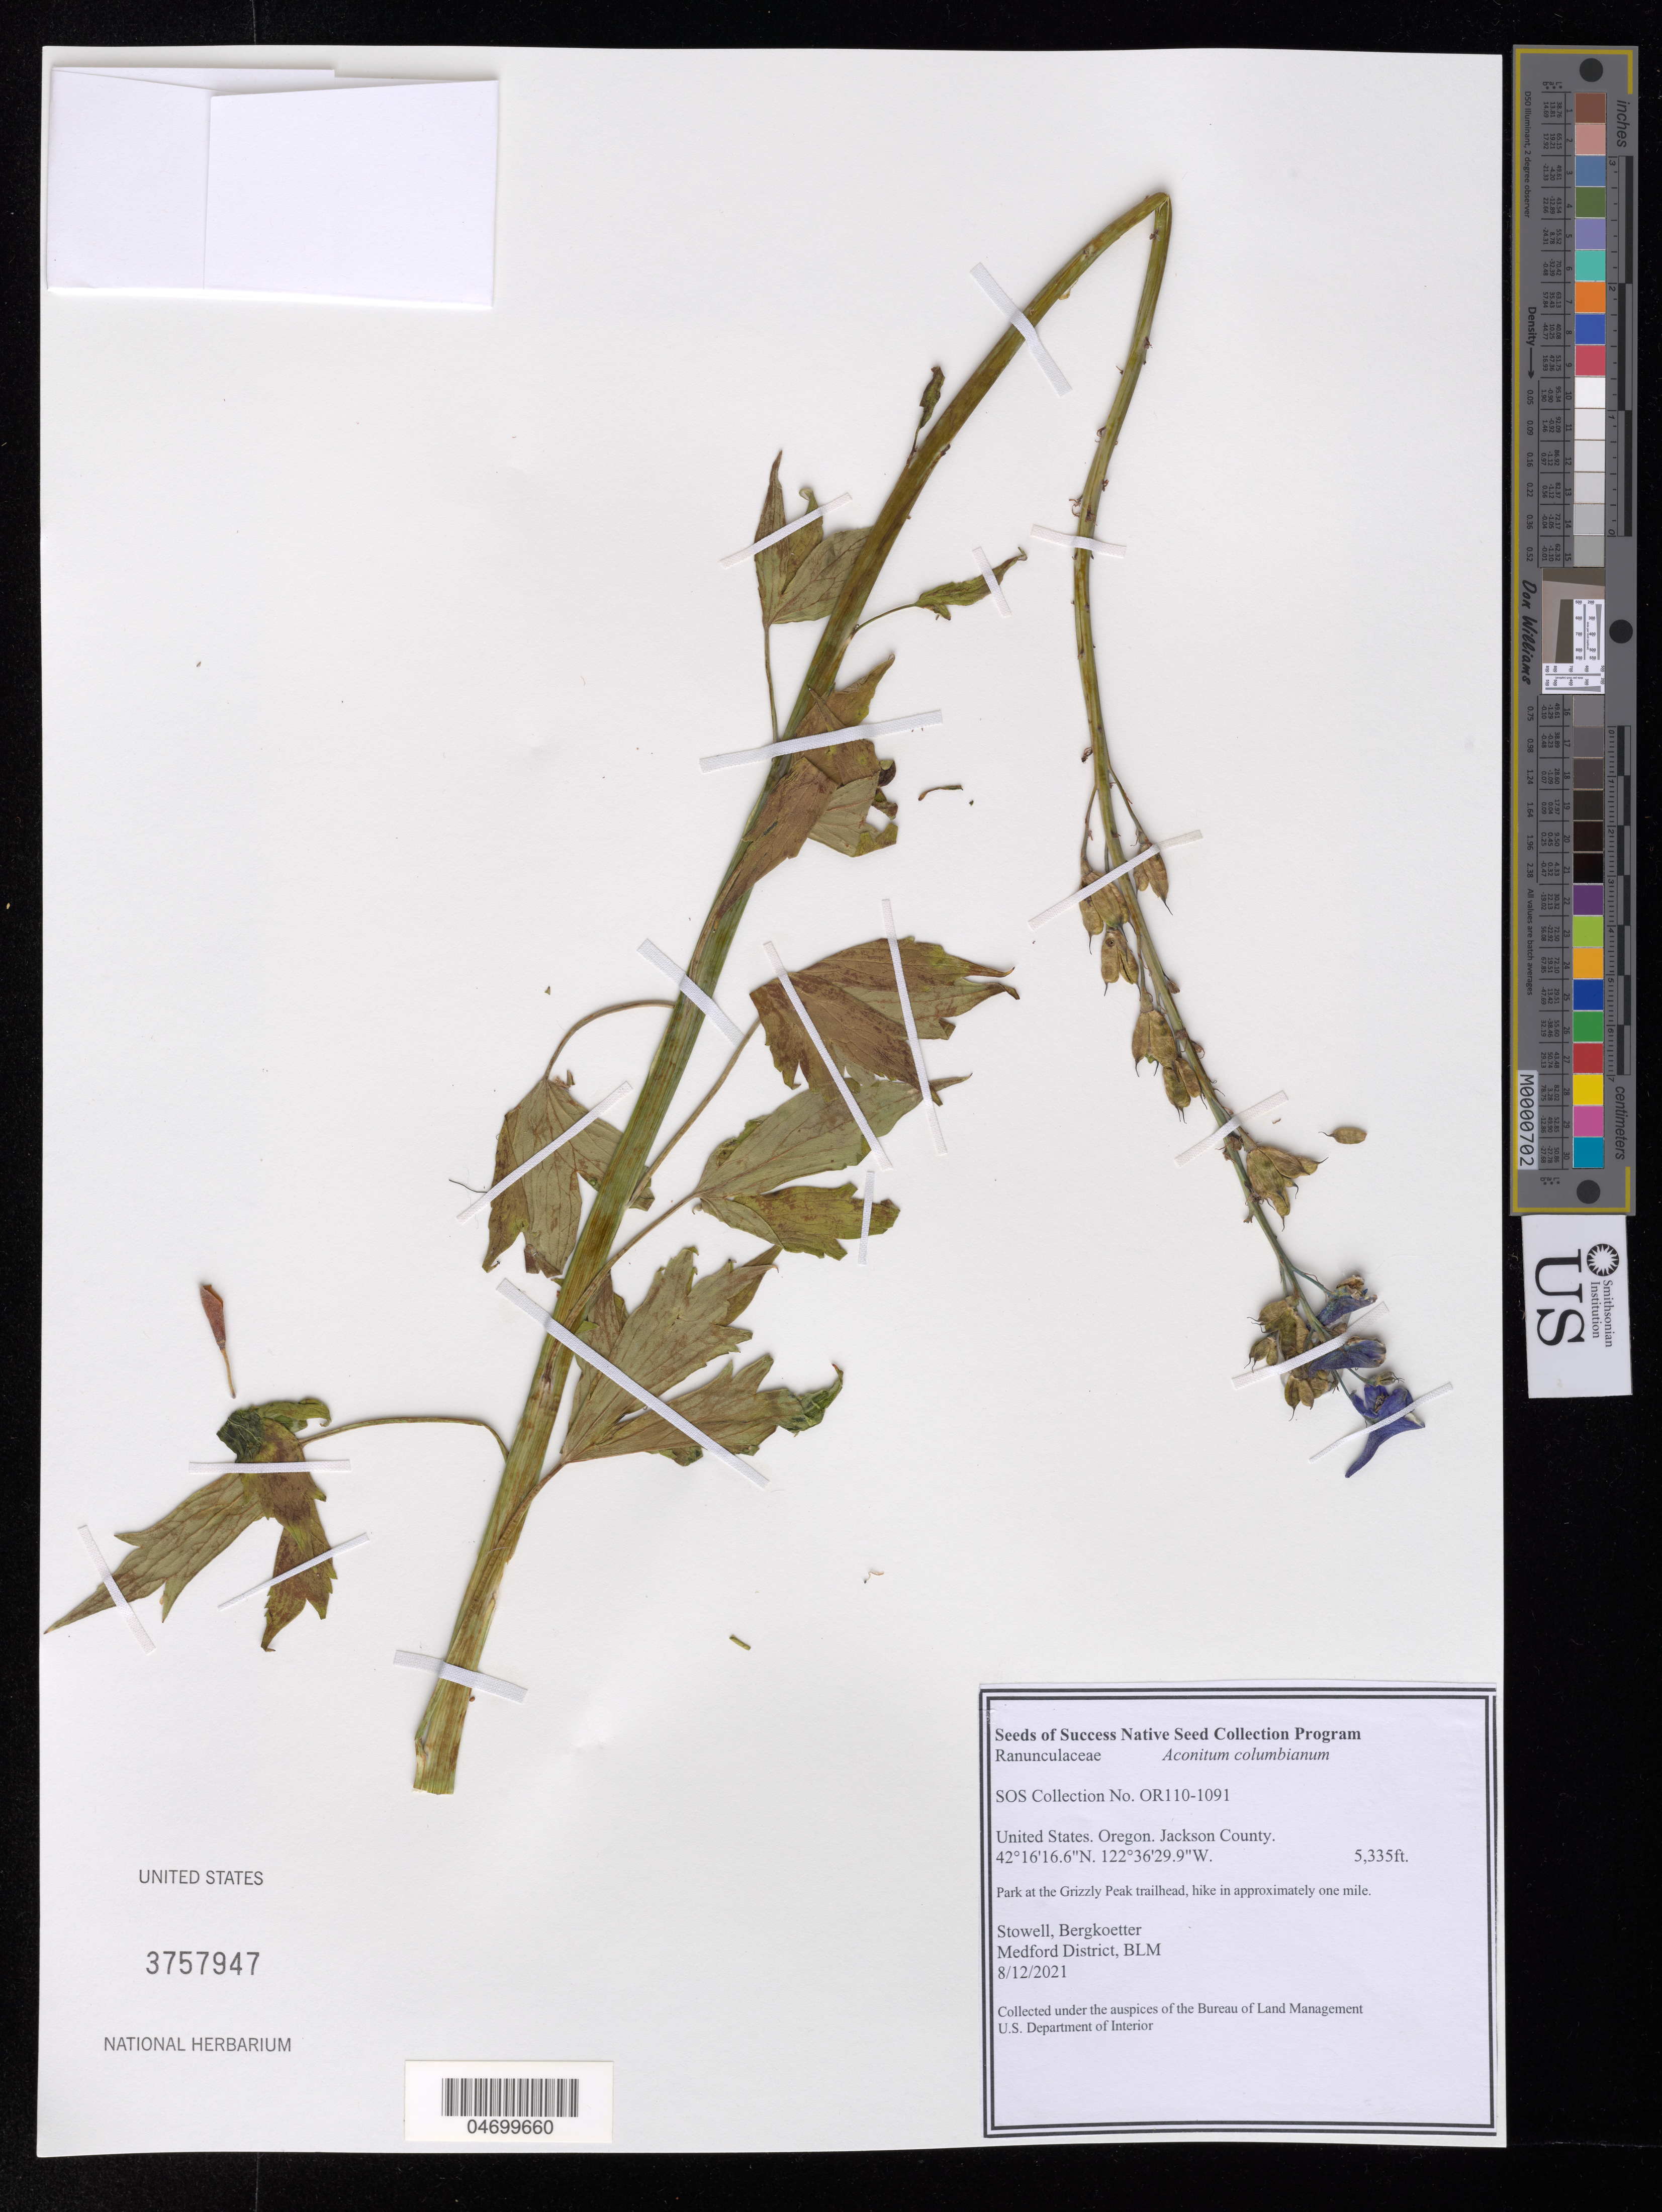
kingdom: Plantae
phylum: Tracheophyta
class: Magnoliopsida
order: Ranunculales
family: Ranunculaceae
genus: Aconitum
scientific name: Aconitum columbianum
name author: Nutt.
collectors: -. Stowell & -. Bergkoetter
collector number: OR110-1091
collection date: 2021-08-12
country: United States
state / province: Oregon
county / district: Jackson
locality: Grizzly Peak trailhead, 1 mi.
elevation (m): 1626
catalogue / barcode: US 3757947